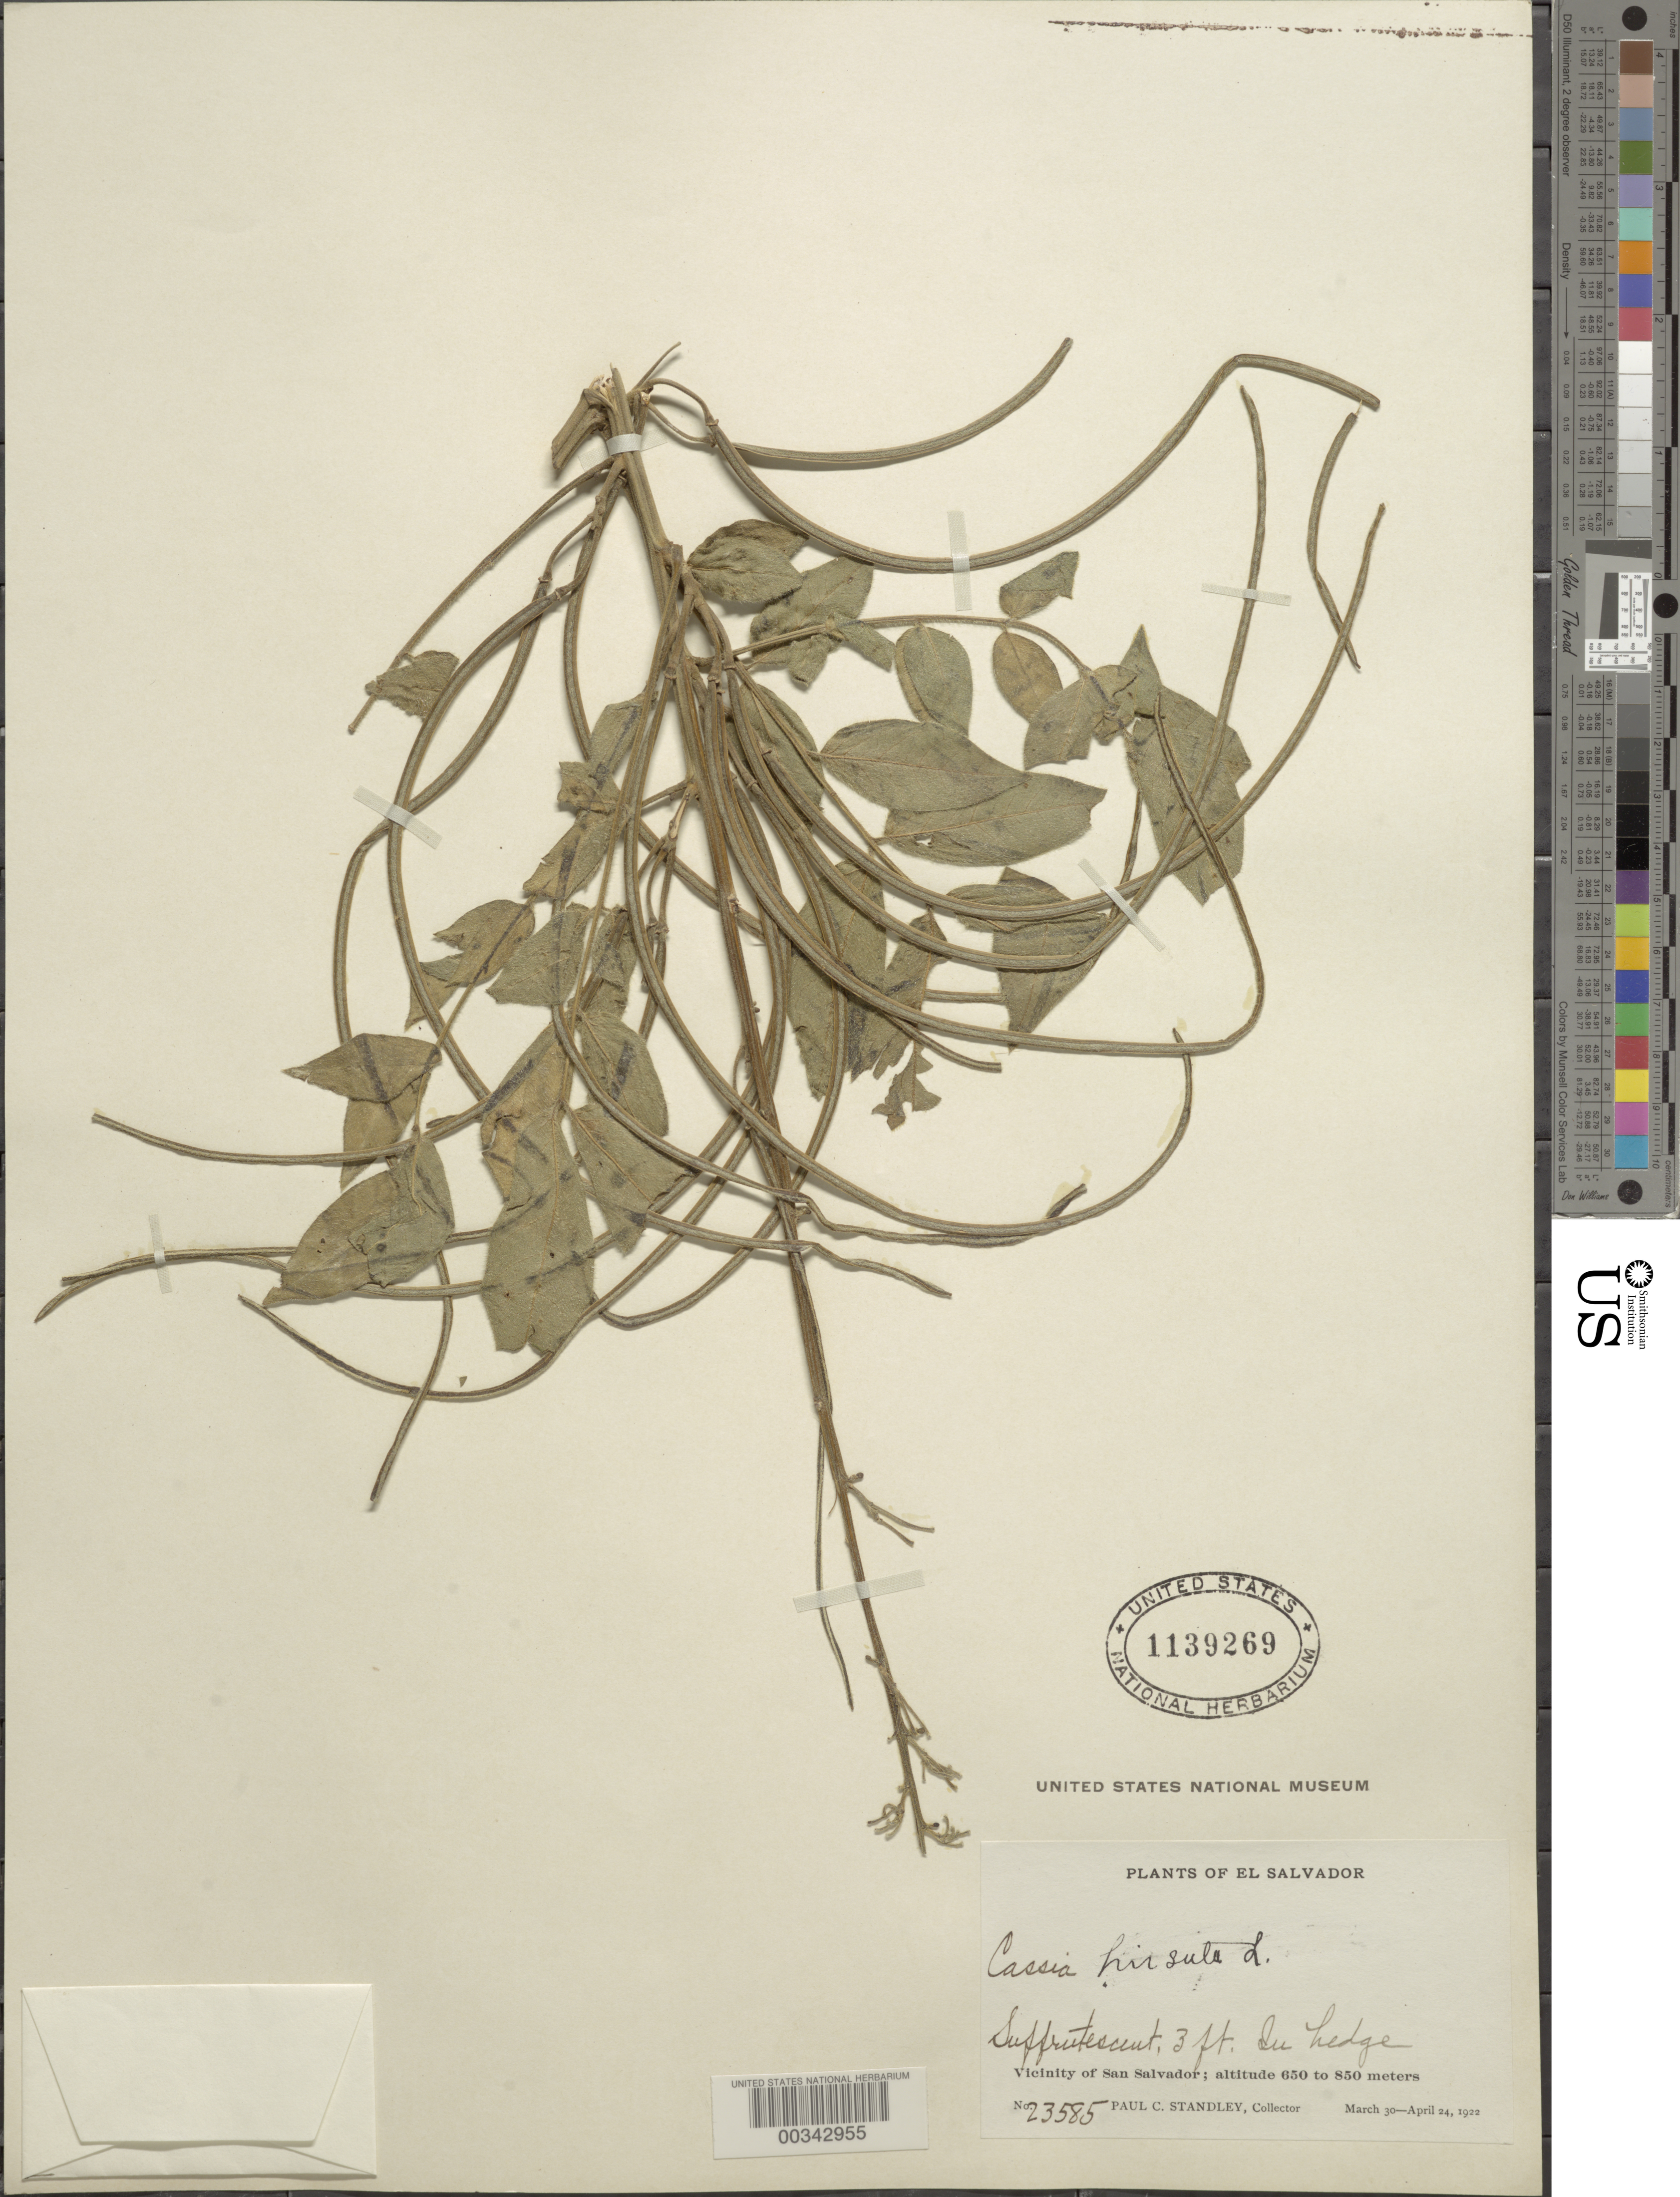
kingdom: Plantae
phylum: Tracheophyta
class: Magnoliopsida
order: Fabales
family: Fabaceae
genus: Senna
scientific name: Senna hirsuta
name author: (L.) H.S. Irwin & Barneby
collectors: P. C. Standley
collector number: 23585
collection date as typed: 30 Mar 1922 to 24 Apr 1922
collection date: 1922-03-30/1922-04-24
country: El Salvador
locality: Vicinity of san salvador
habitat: In hedge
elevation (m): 650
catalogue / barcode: US 1139269